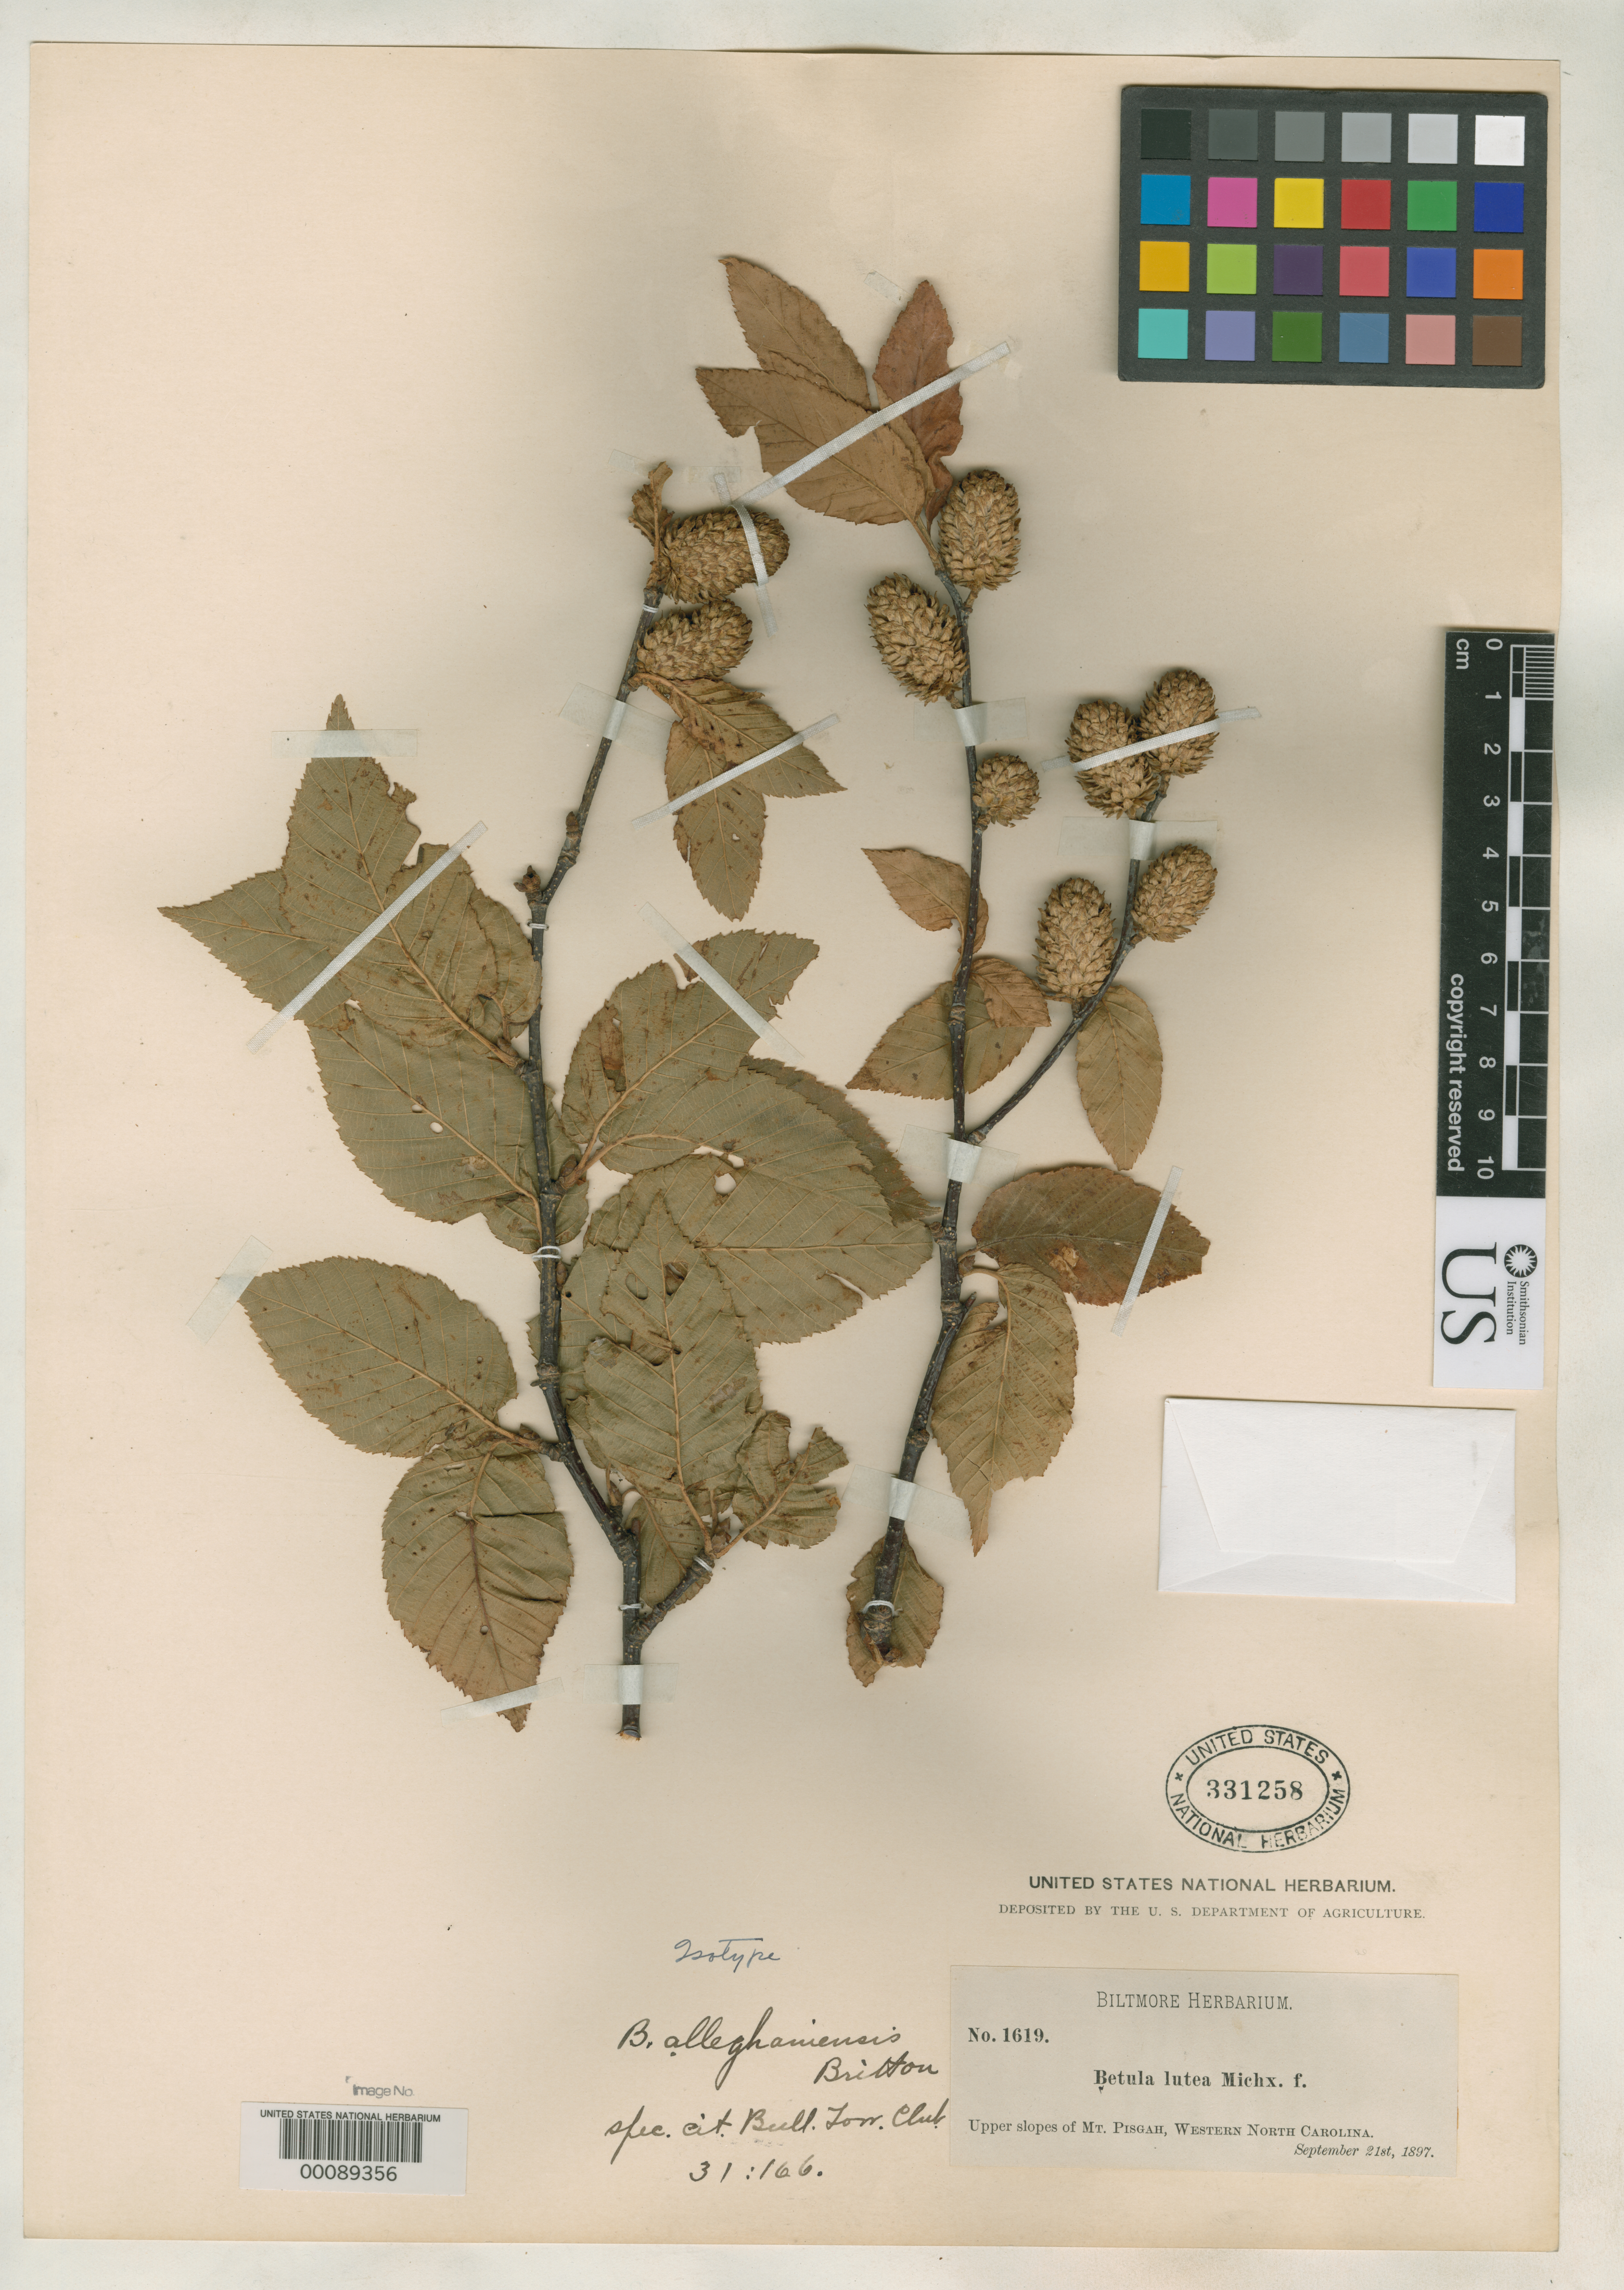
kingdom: Plantae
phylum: Tracheophyta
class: Magnoliopsida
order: Fagales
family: Betulaceae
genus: Betula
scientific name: Betula alleghaniensis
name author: Britton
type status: Isotype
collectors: ex herb. Biltmore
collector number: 1619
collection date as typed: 21 Sep 1897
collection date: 1897-09-21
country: United States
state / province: North Carolina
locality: Upper slopes of Mt. Pisgah.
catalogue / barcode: US 331258